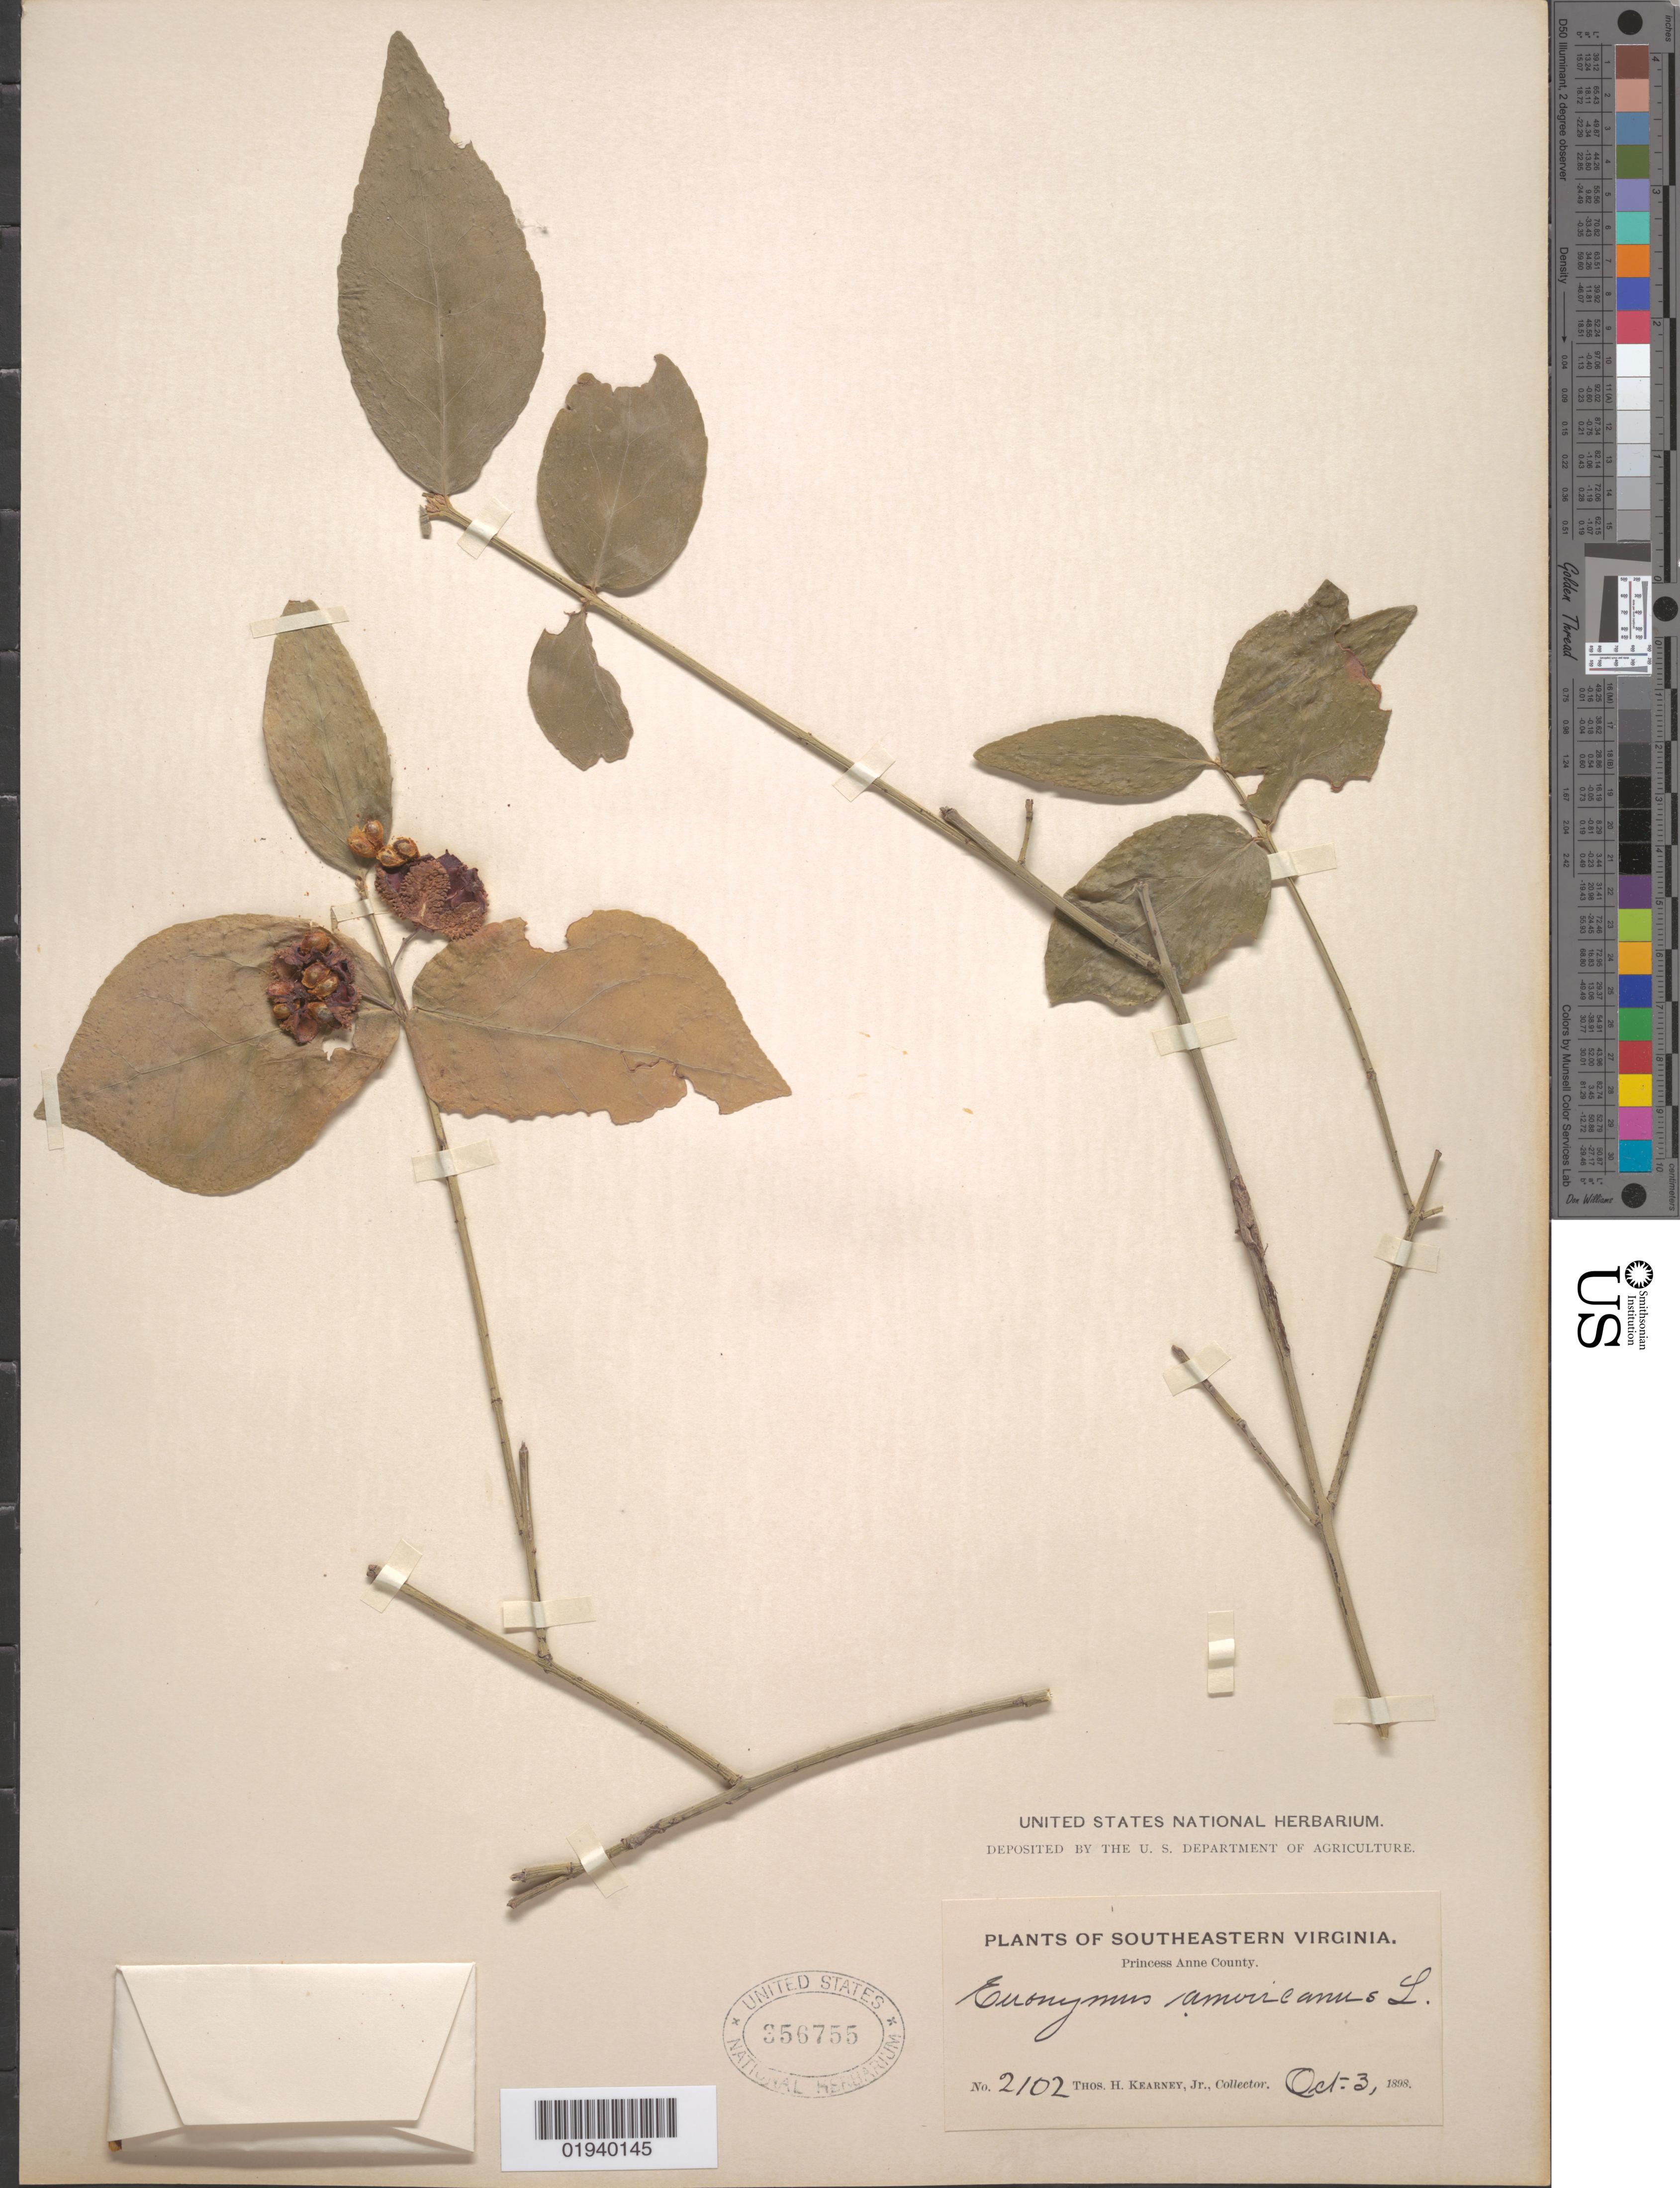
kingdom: Plantae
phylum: Tracheophyta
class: Magnoliopsida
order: Celastrales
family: Celastraceae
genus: Euonymus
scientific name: Euonymus americanus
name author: L.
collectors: T. H. Kearney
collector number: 2102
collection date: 1898-10-03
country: United States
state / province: Virginia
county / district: City of Virginia Beach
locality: Princess Anne (= historic county name)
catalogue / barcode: US 356755